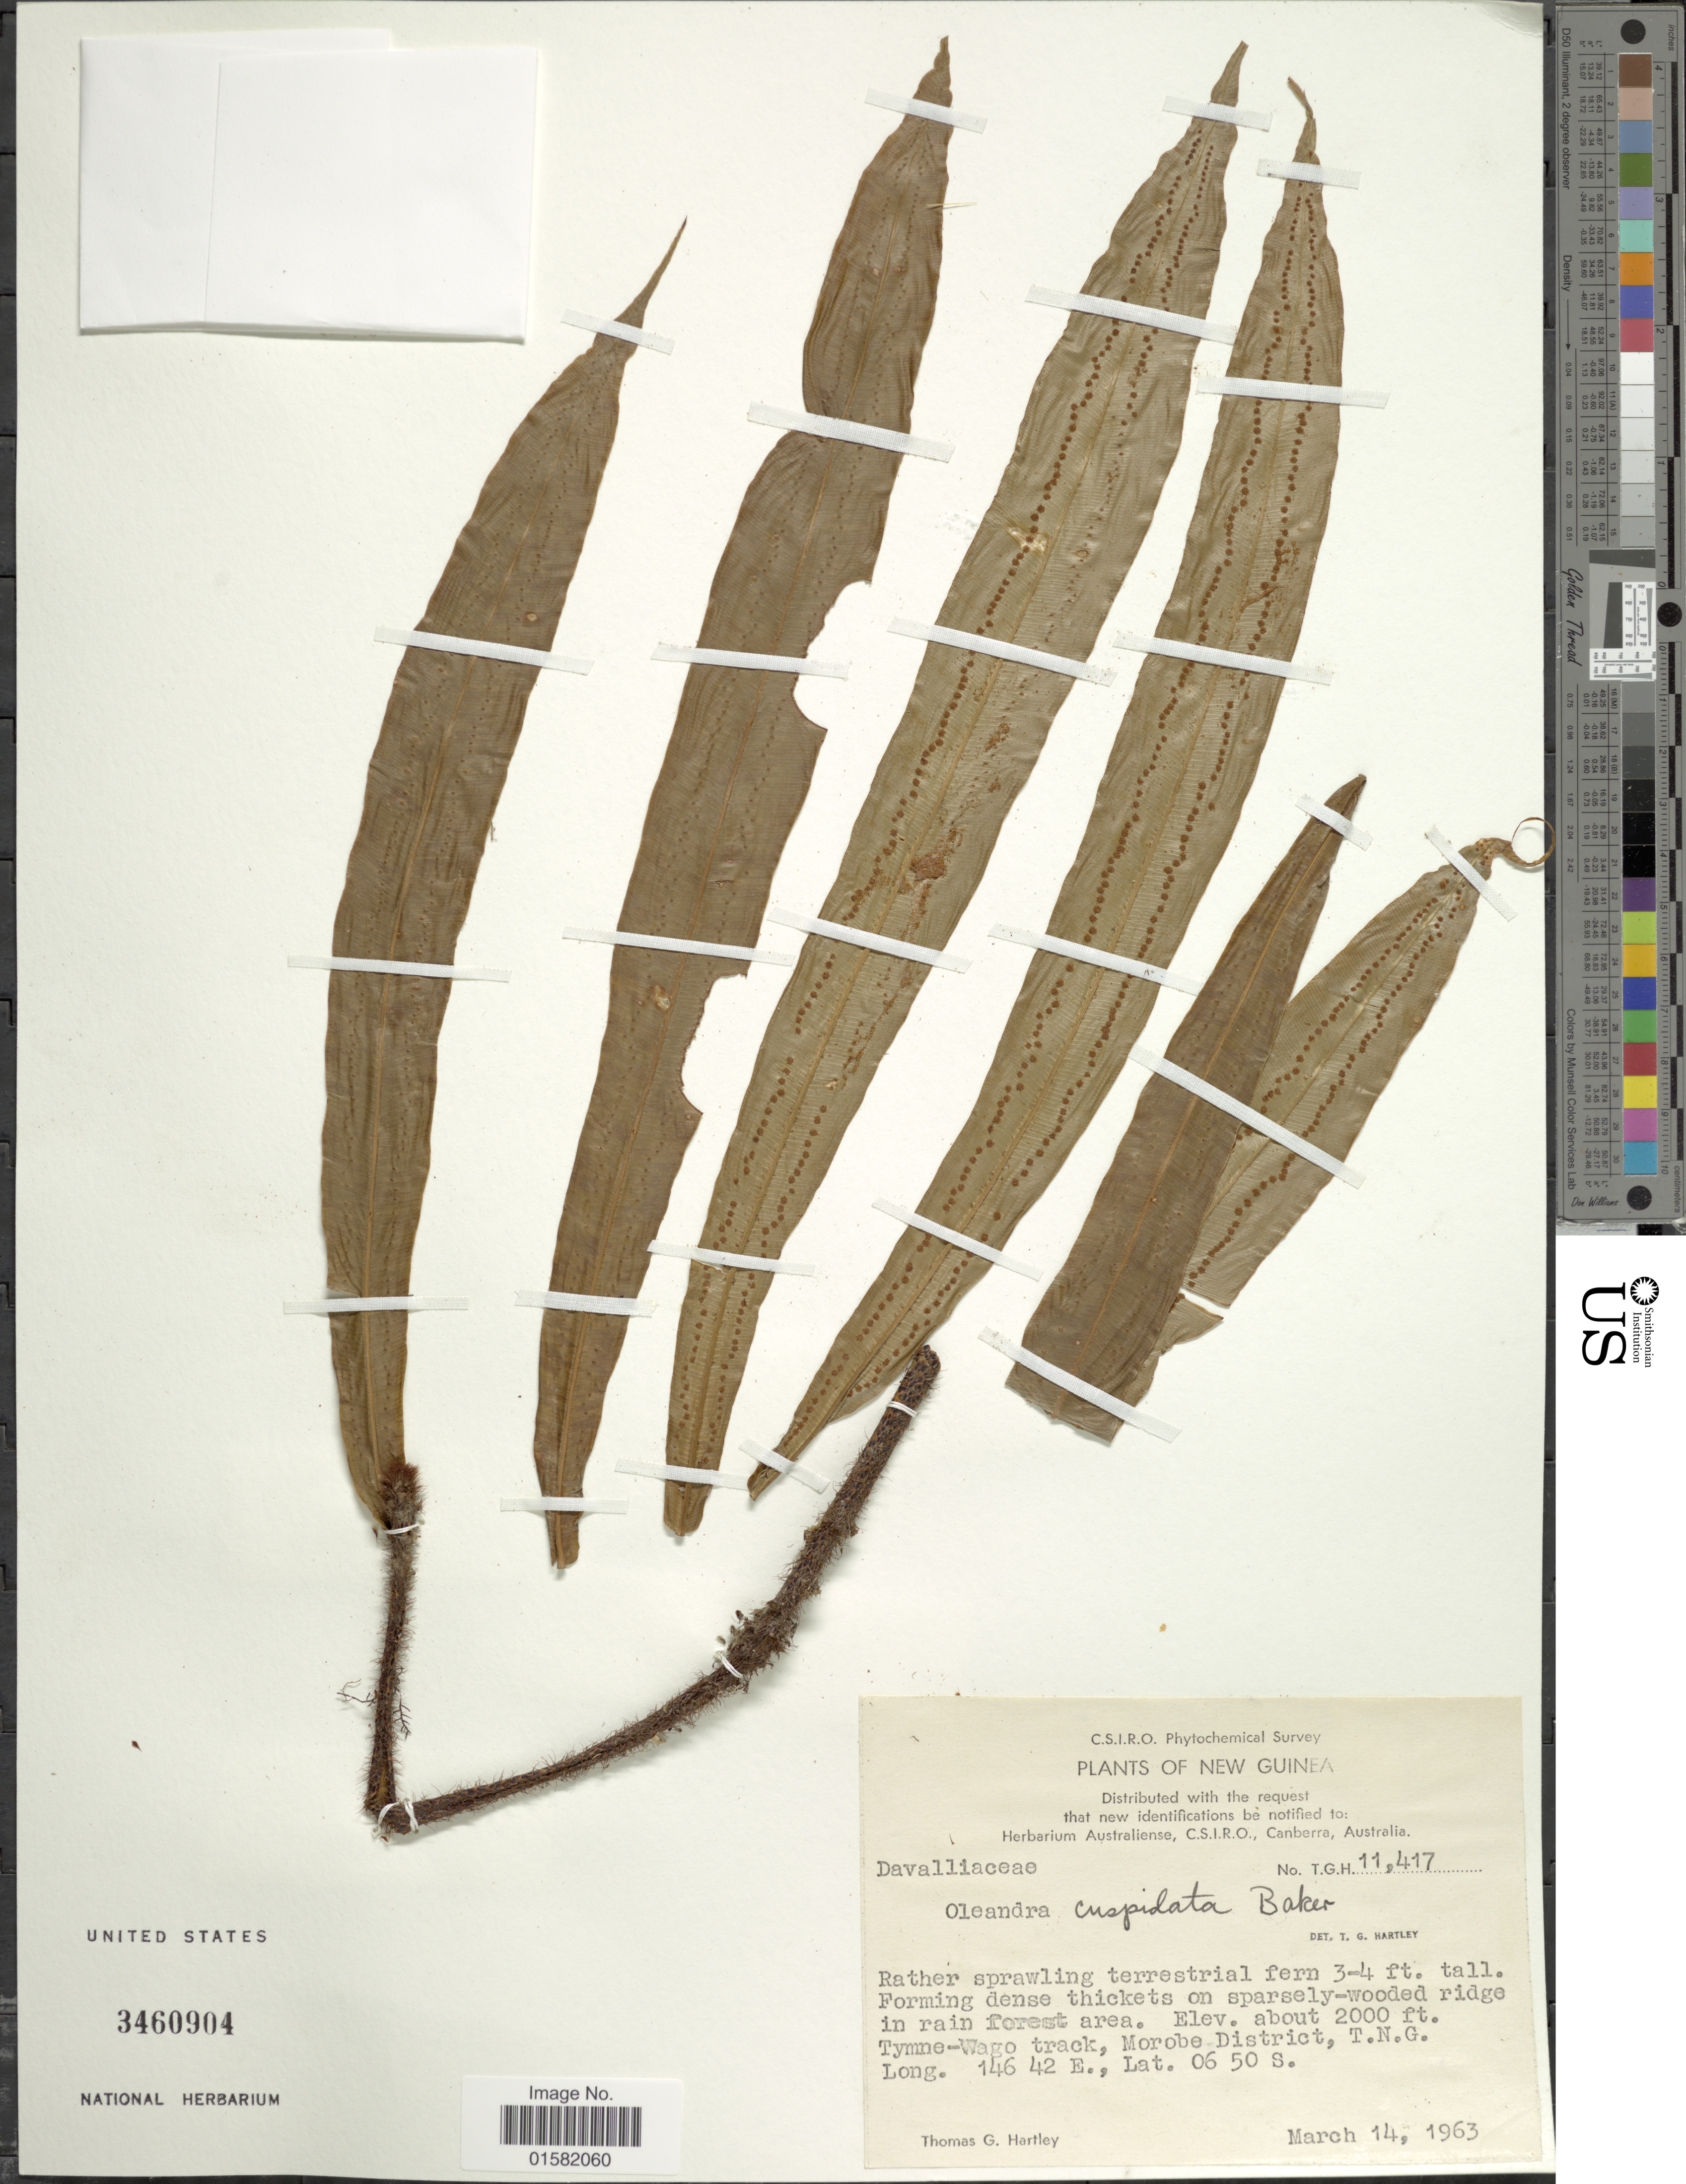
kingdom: Plantae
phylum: Tracheophyta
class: Polypodiopsida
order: Polypodiales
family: Oleandraceae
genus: Oleandra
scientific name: Oleandra cuspidata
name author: Baker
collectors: T. G. Hartley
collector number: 11417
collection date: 1963-03-14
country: Papua New Guinea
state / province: Morobe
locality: New Guinea, Tymne-Waho track, Morobe District, T.N.G.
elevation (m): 610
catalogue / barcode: US 3460904